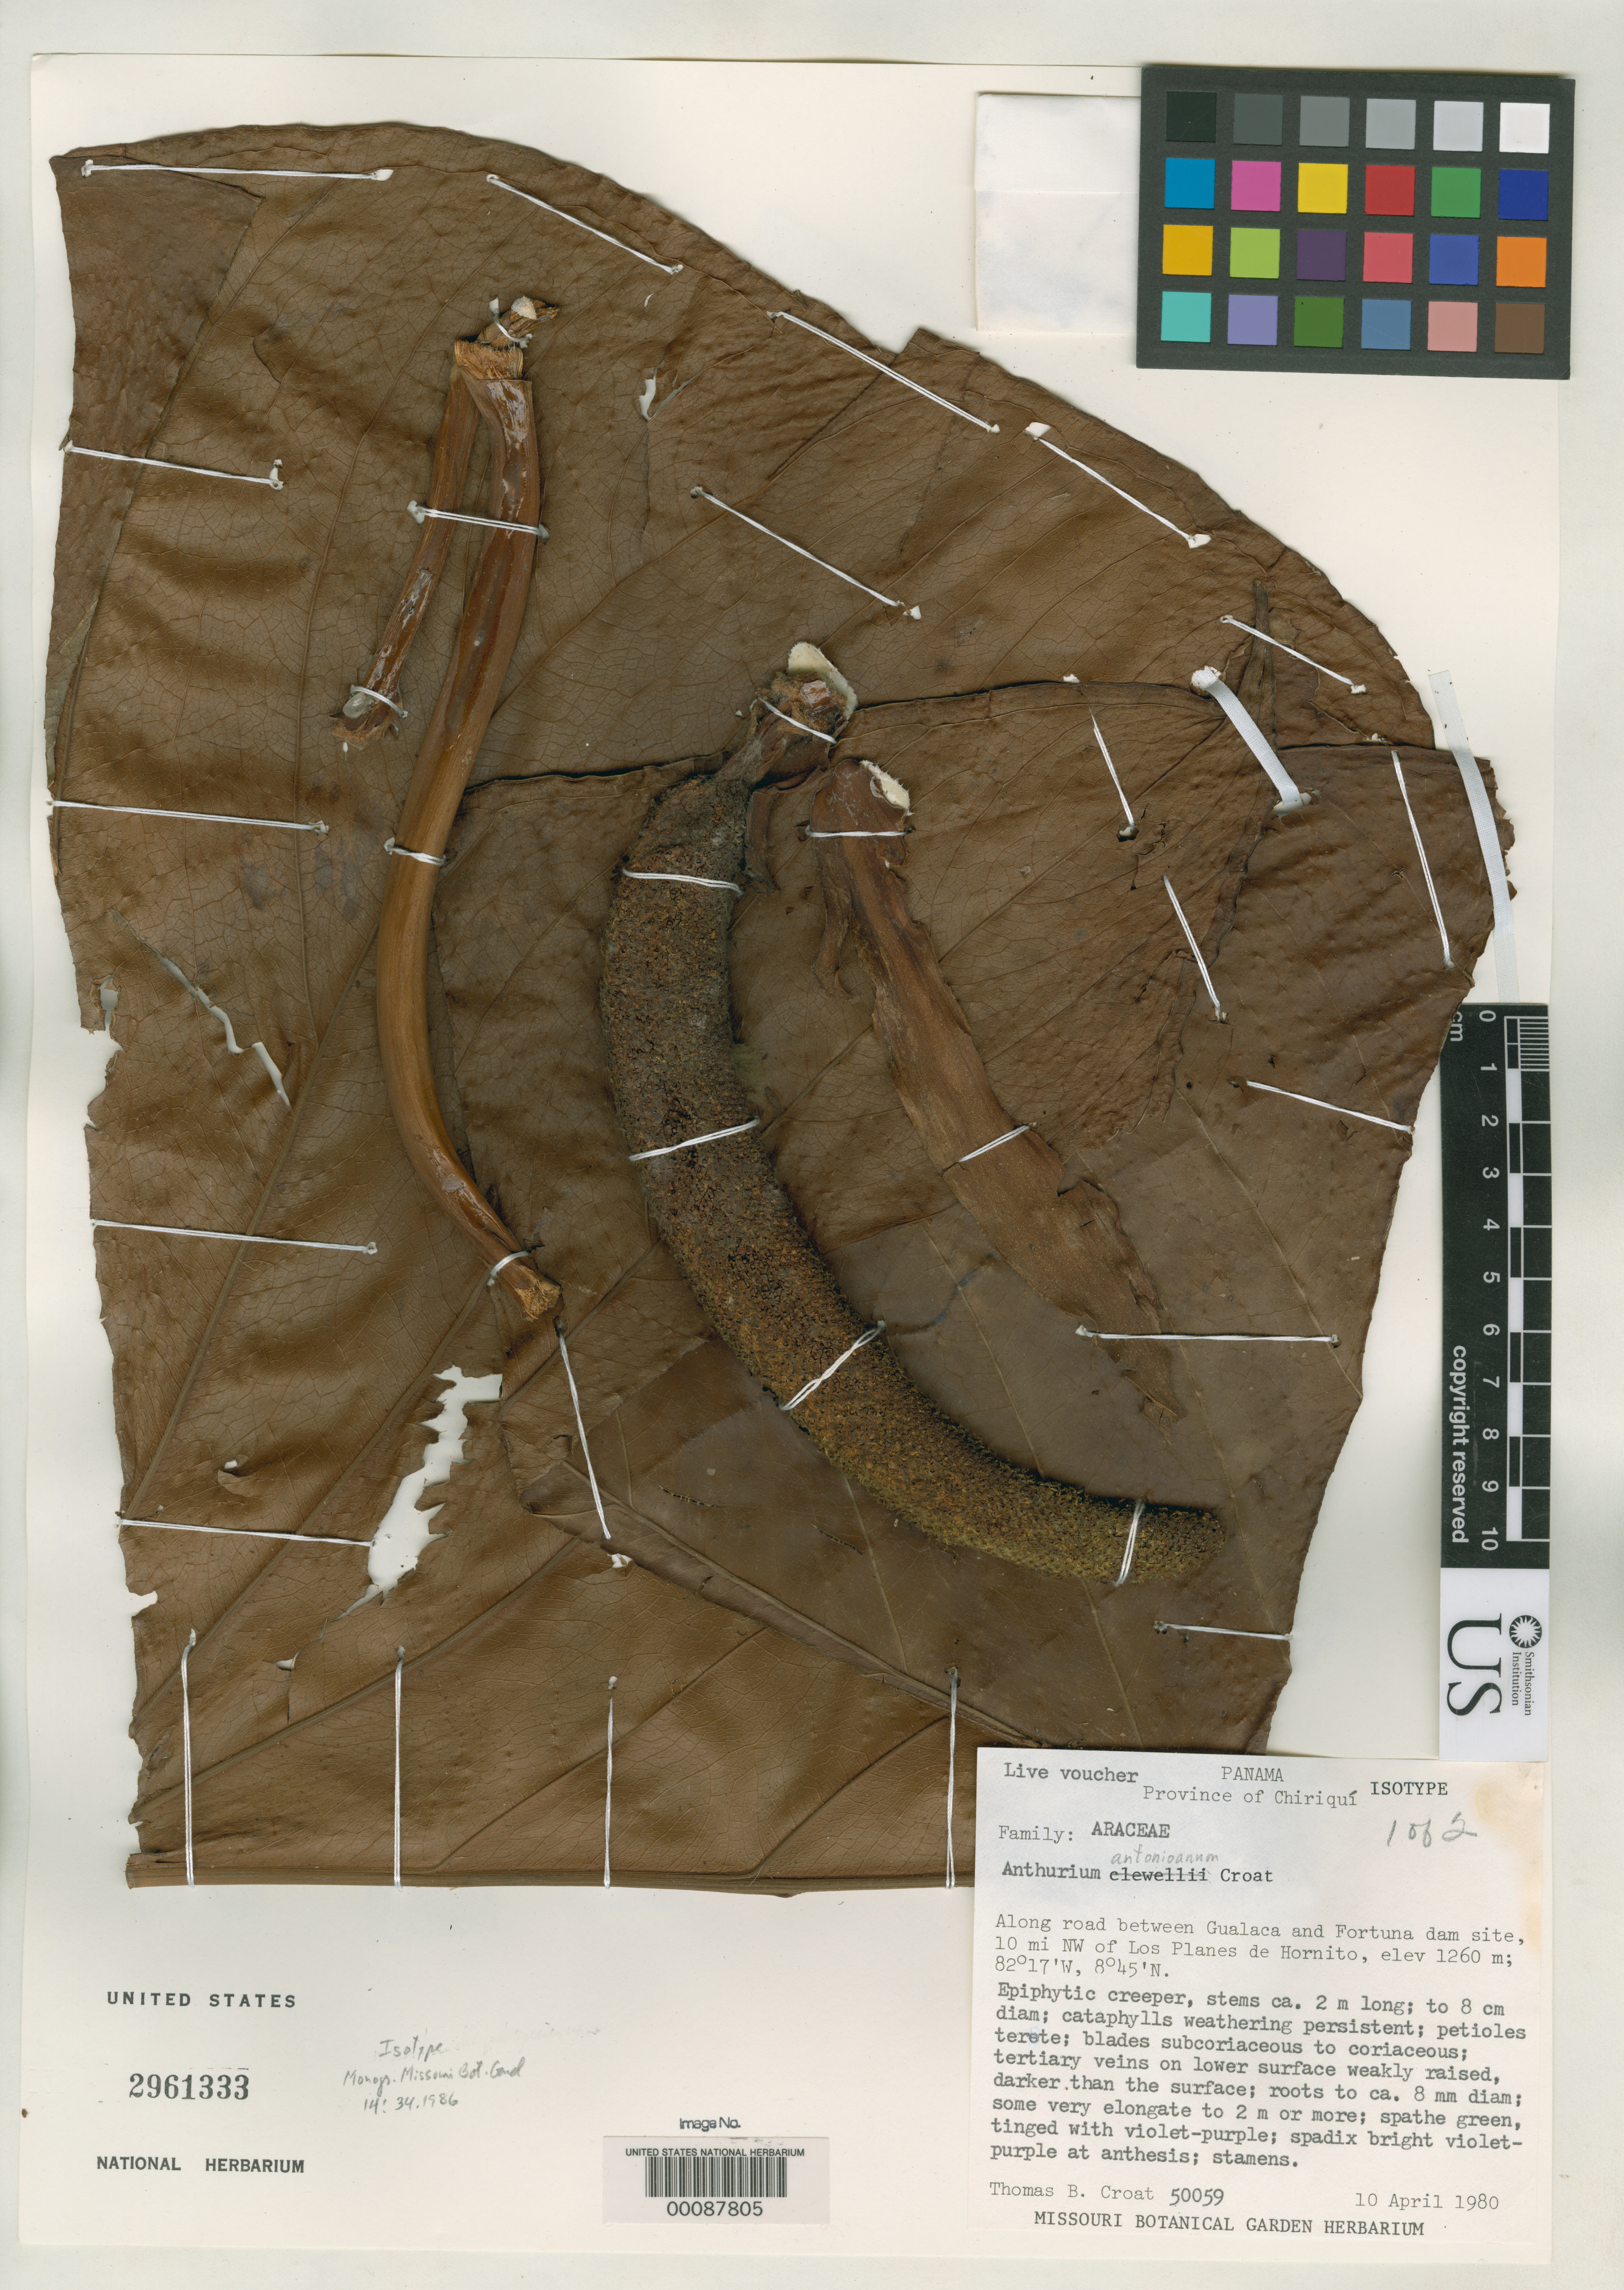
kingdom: Plantae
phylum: Tracheophyta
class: Liliopsida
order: Alismatales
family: Araceae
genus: Anthurium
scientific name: Anthurium antonioanum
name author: Croat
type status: Isotype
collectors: T. B. Croat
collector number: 50059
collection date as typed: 10 Apr 1980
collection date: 1980-04-10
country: Panama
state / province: Chiriquí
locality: Along road. between Gualaca and Fortuna Dam site, 10 mi NW of Los Planos de Hornito.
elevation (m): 1260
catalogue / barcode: US 2961333